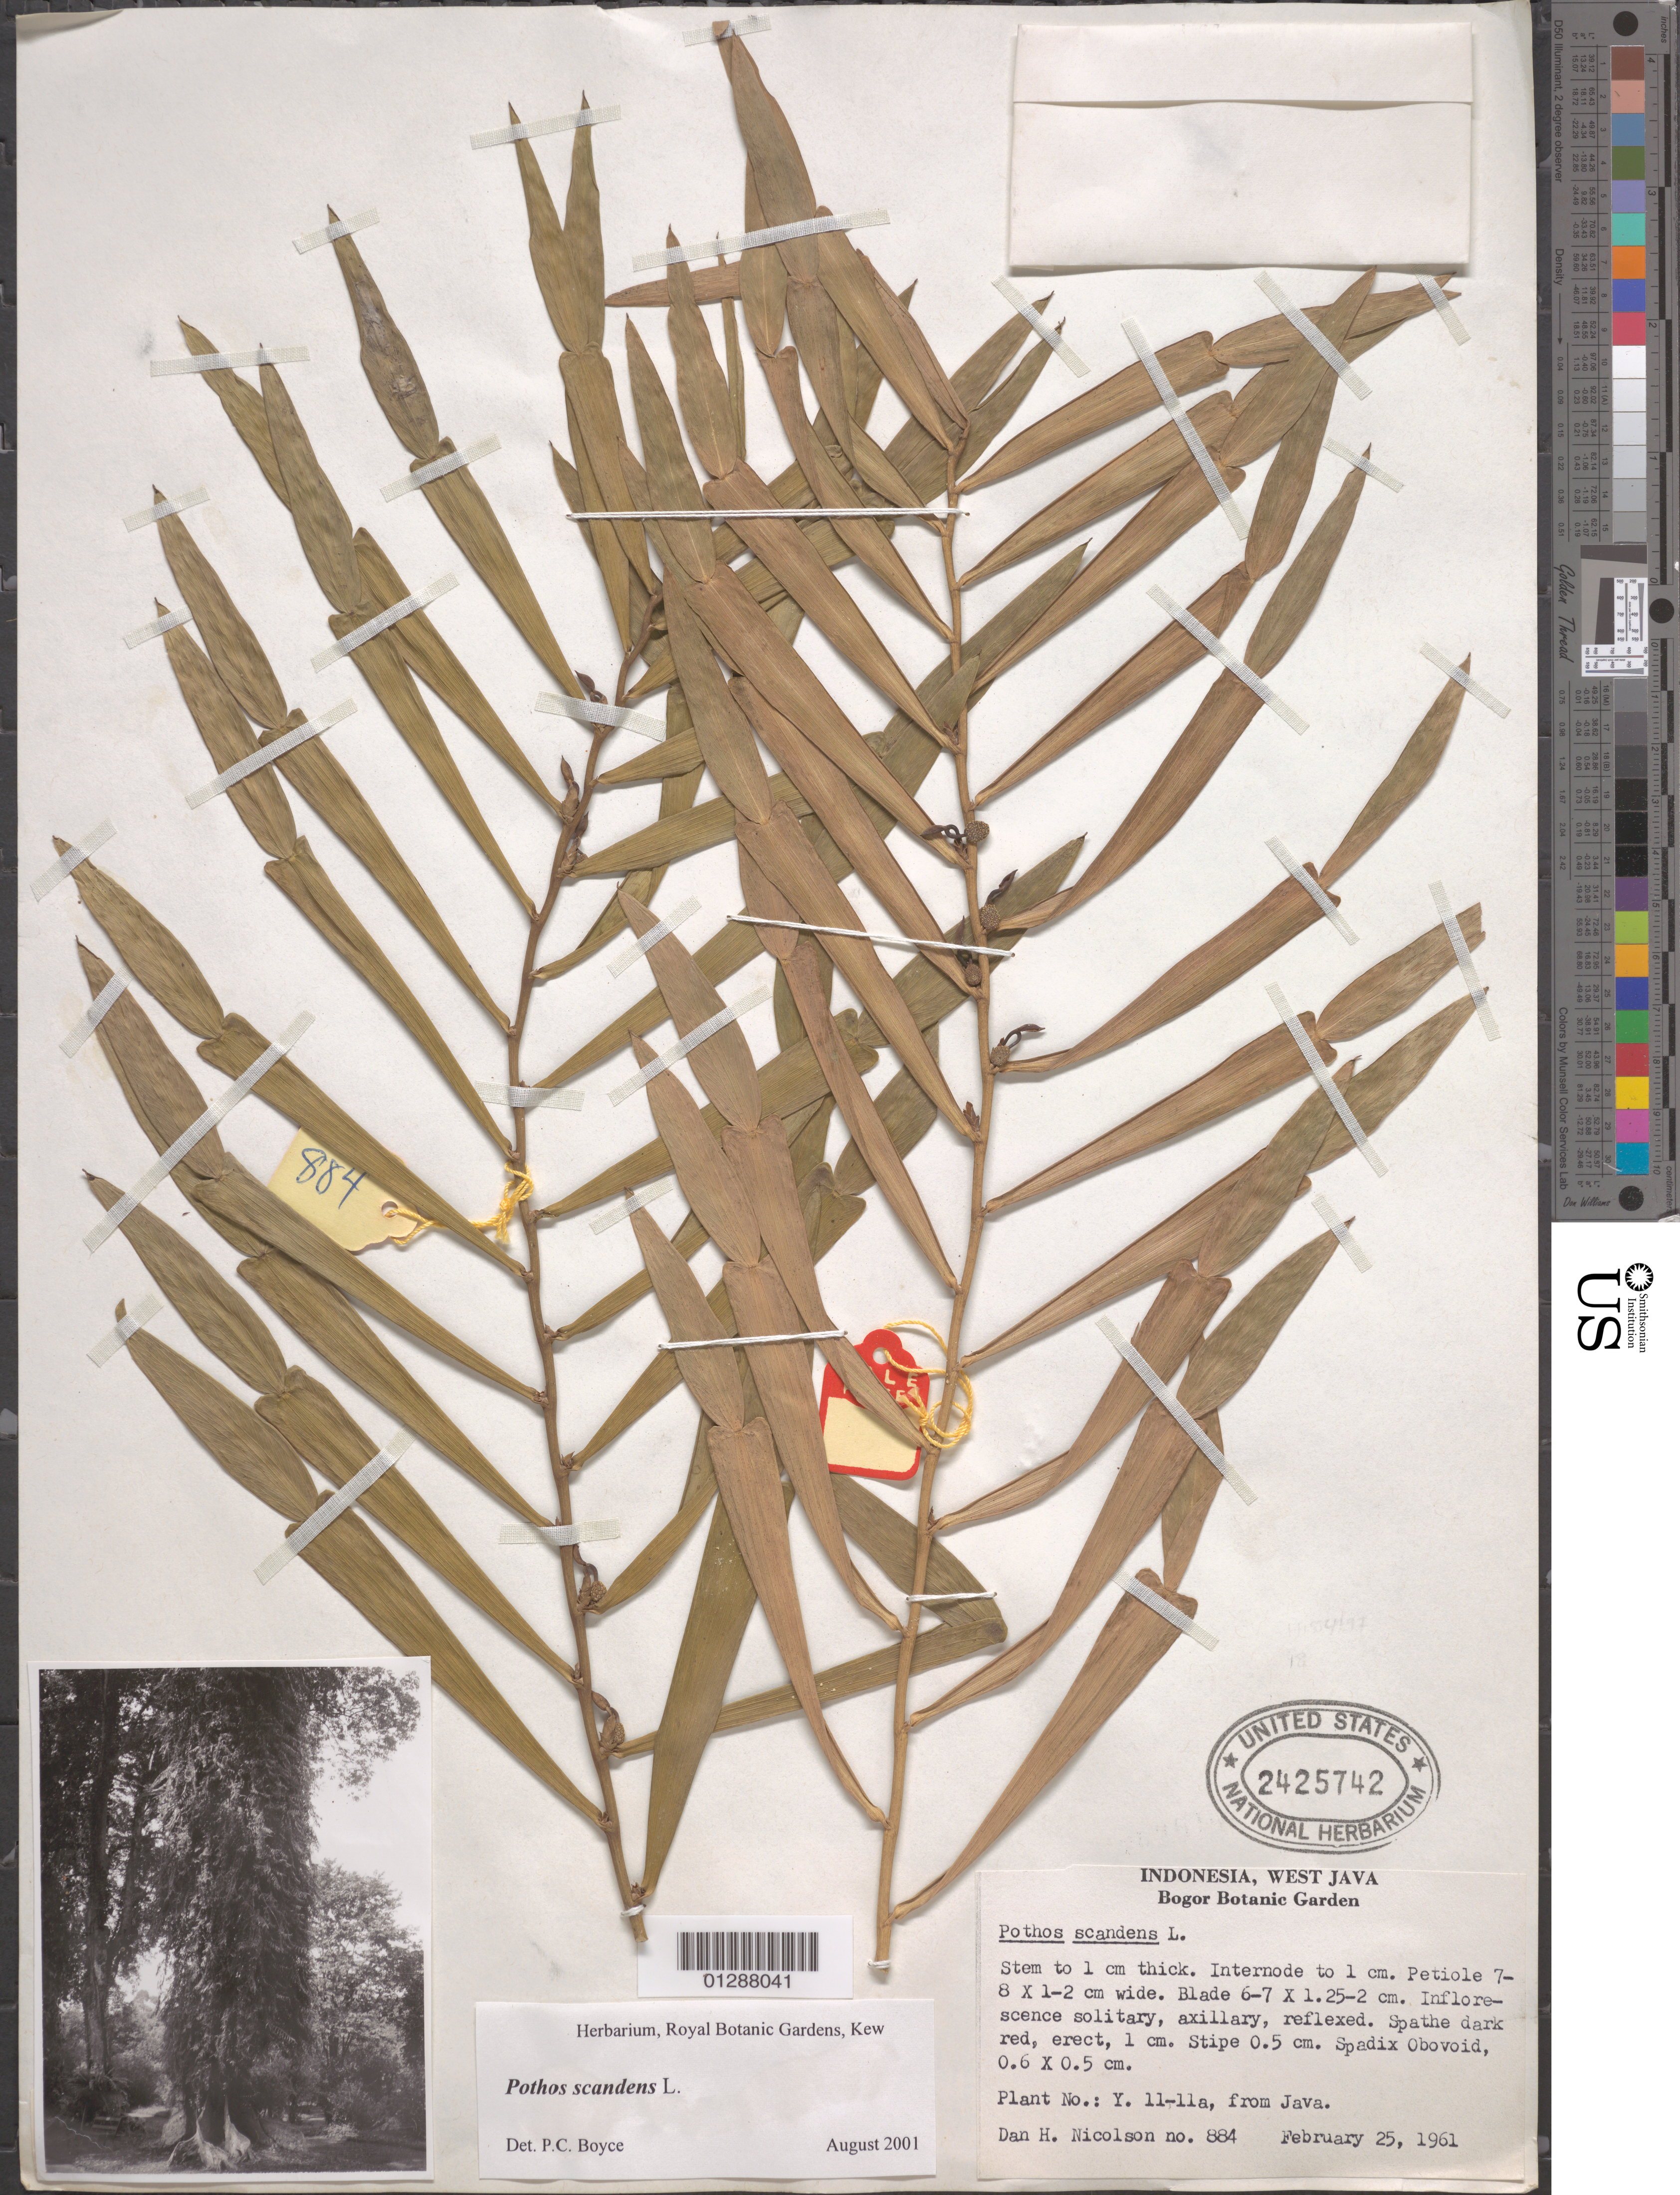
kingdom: Plantae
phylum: Tracheophyta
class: Liliopsida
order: Alismatales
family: Araceae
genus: Pothos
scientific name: Pothos scandens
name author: L.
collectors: D. H. Nicolson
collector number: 884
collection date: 1961-02-25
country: Indonesia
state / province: Java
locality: West Java. Bogor Botanic Garden.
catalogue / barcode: US 2425742